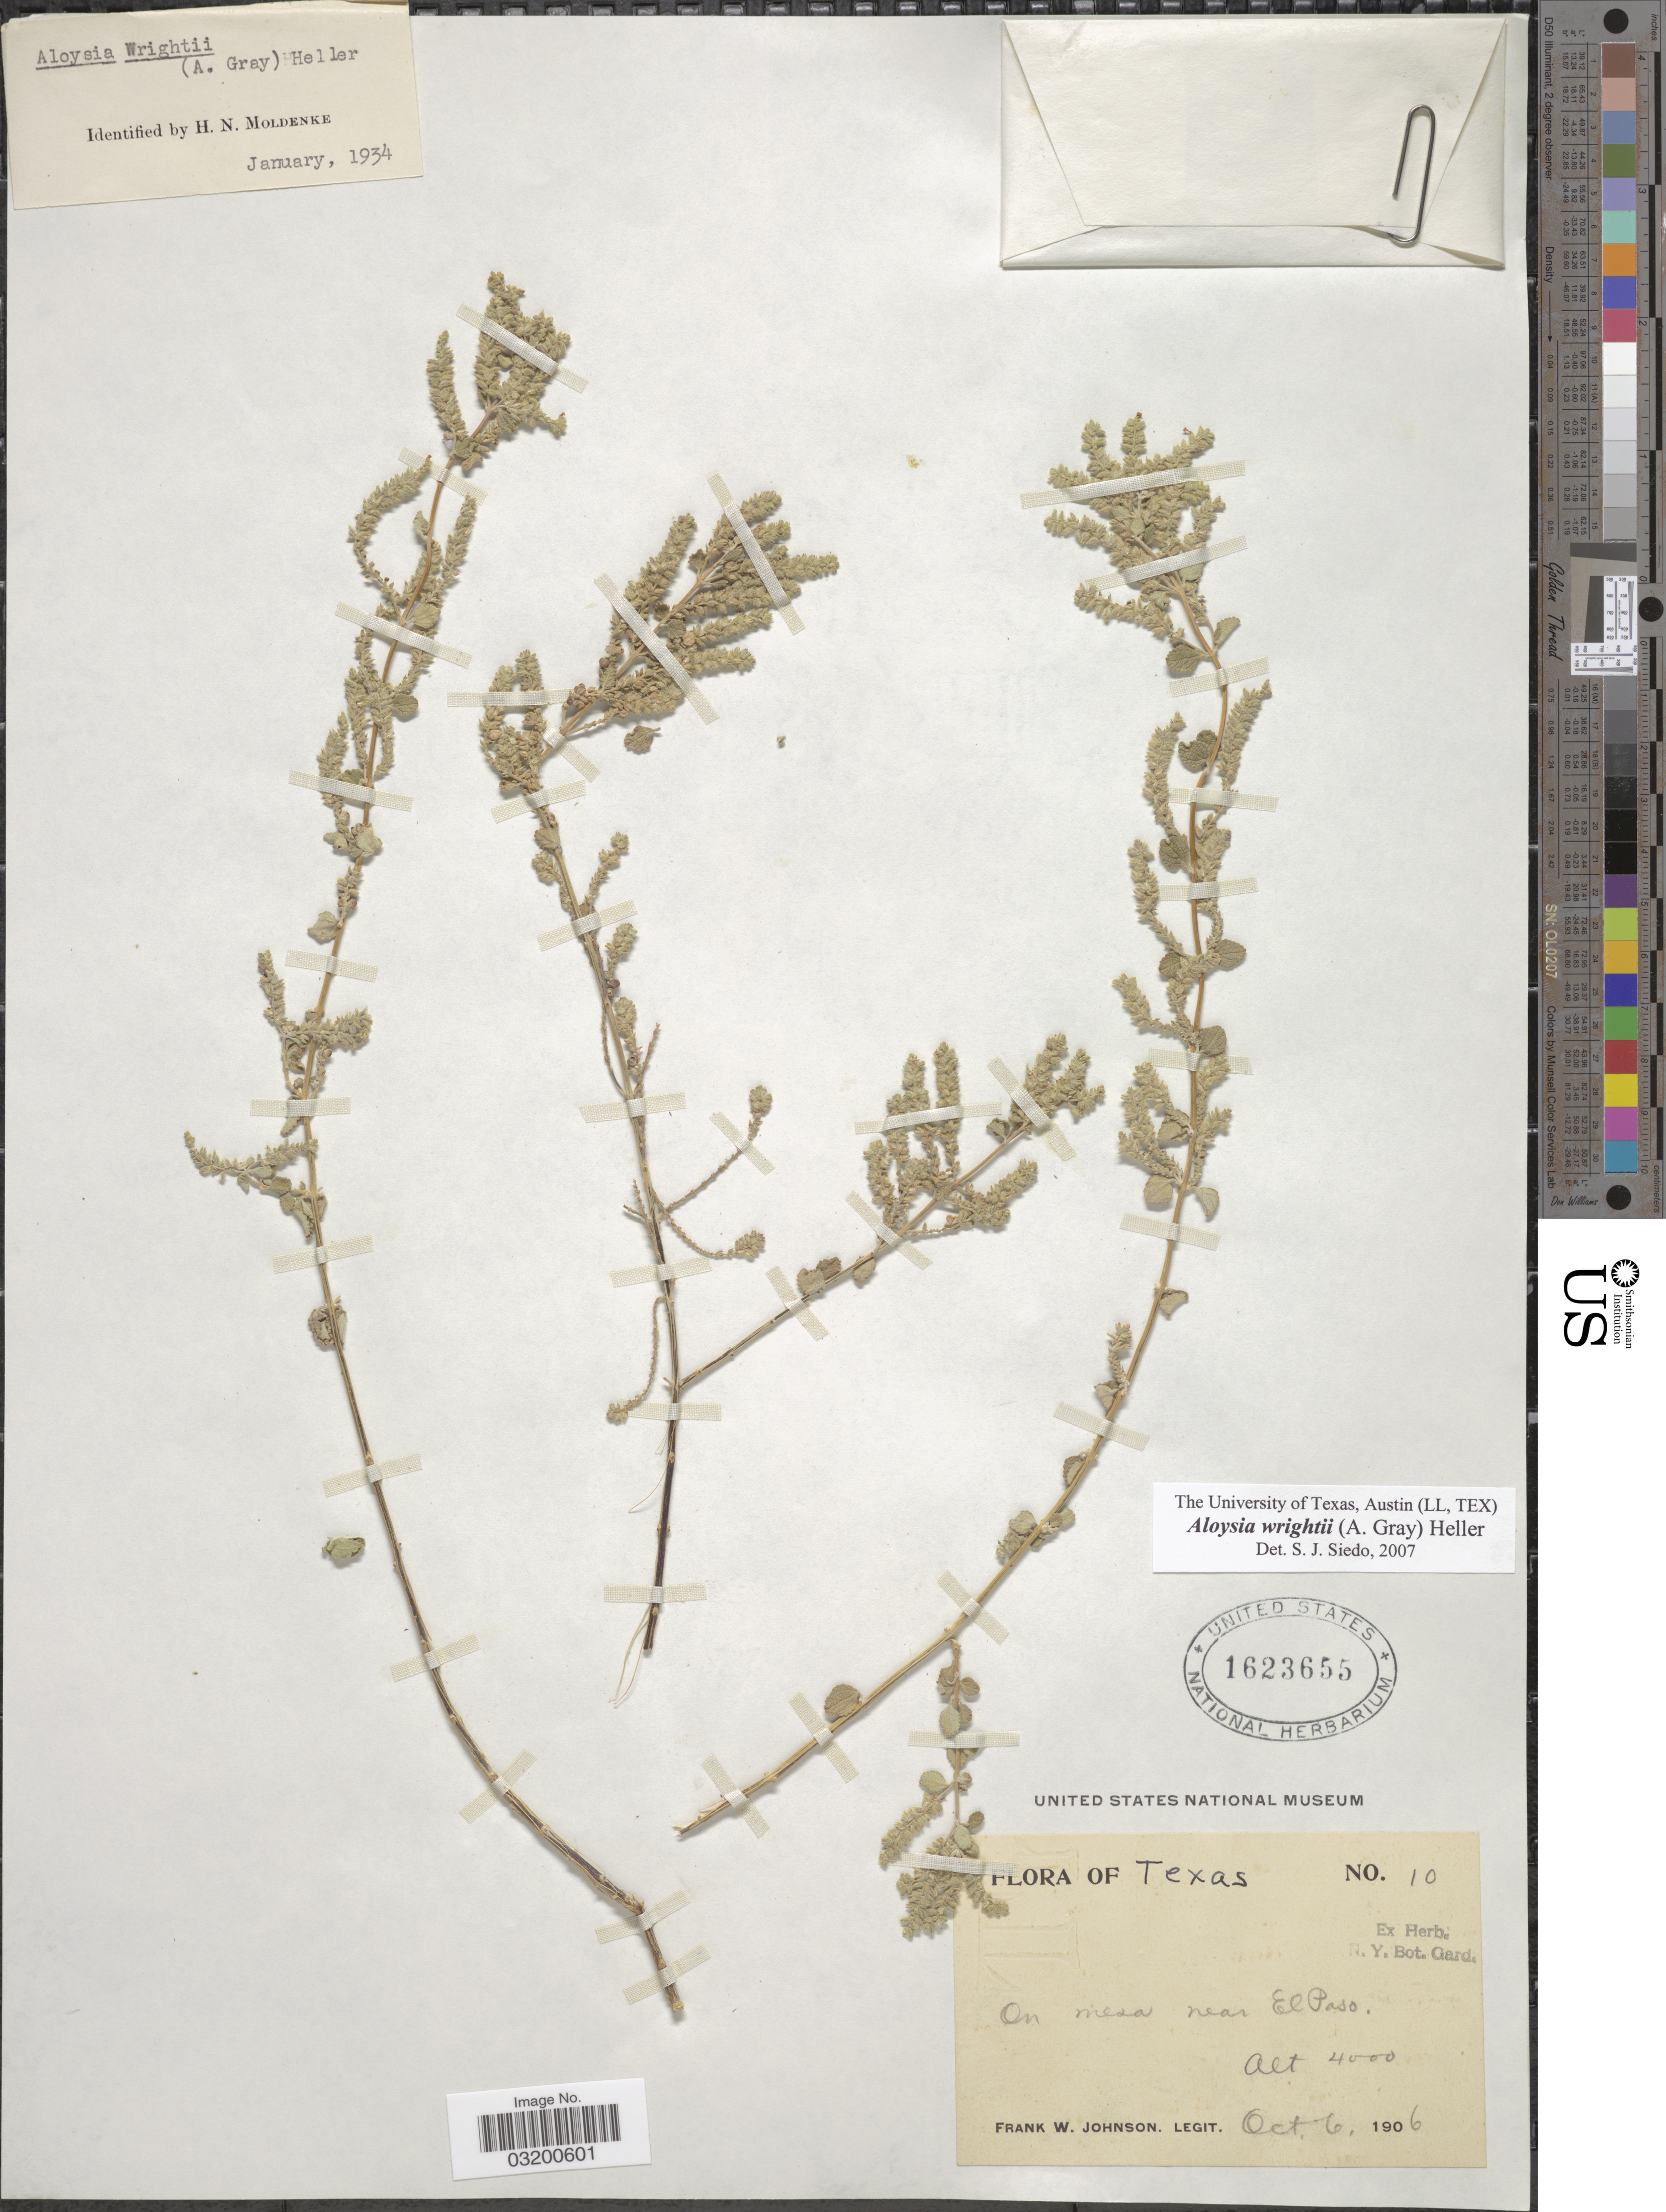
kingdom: Plantae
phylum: Tracheophyta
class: Magnoliopsida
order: Lamiales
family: Verbenaceae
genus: Aloysia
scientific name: Aloysia wrightii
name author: A. Heller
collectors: F. W. Johnson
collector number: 10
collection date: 1906-10-06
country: United States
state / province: Texas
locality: On mesa near El Paso.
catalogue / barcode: US 1623655